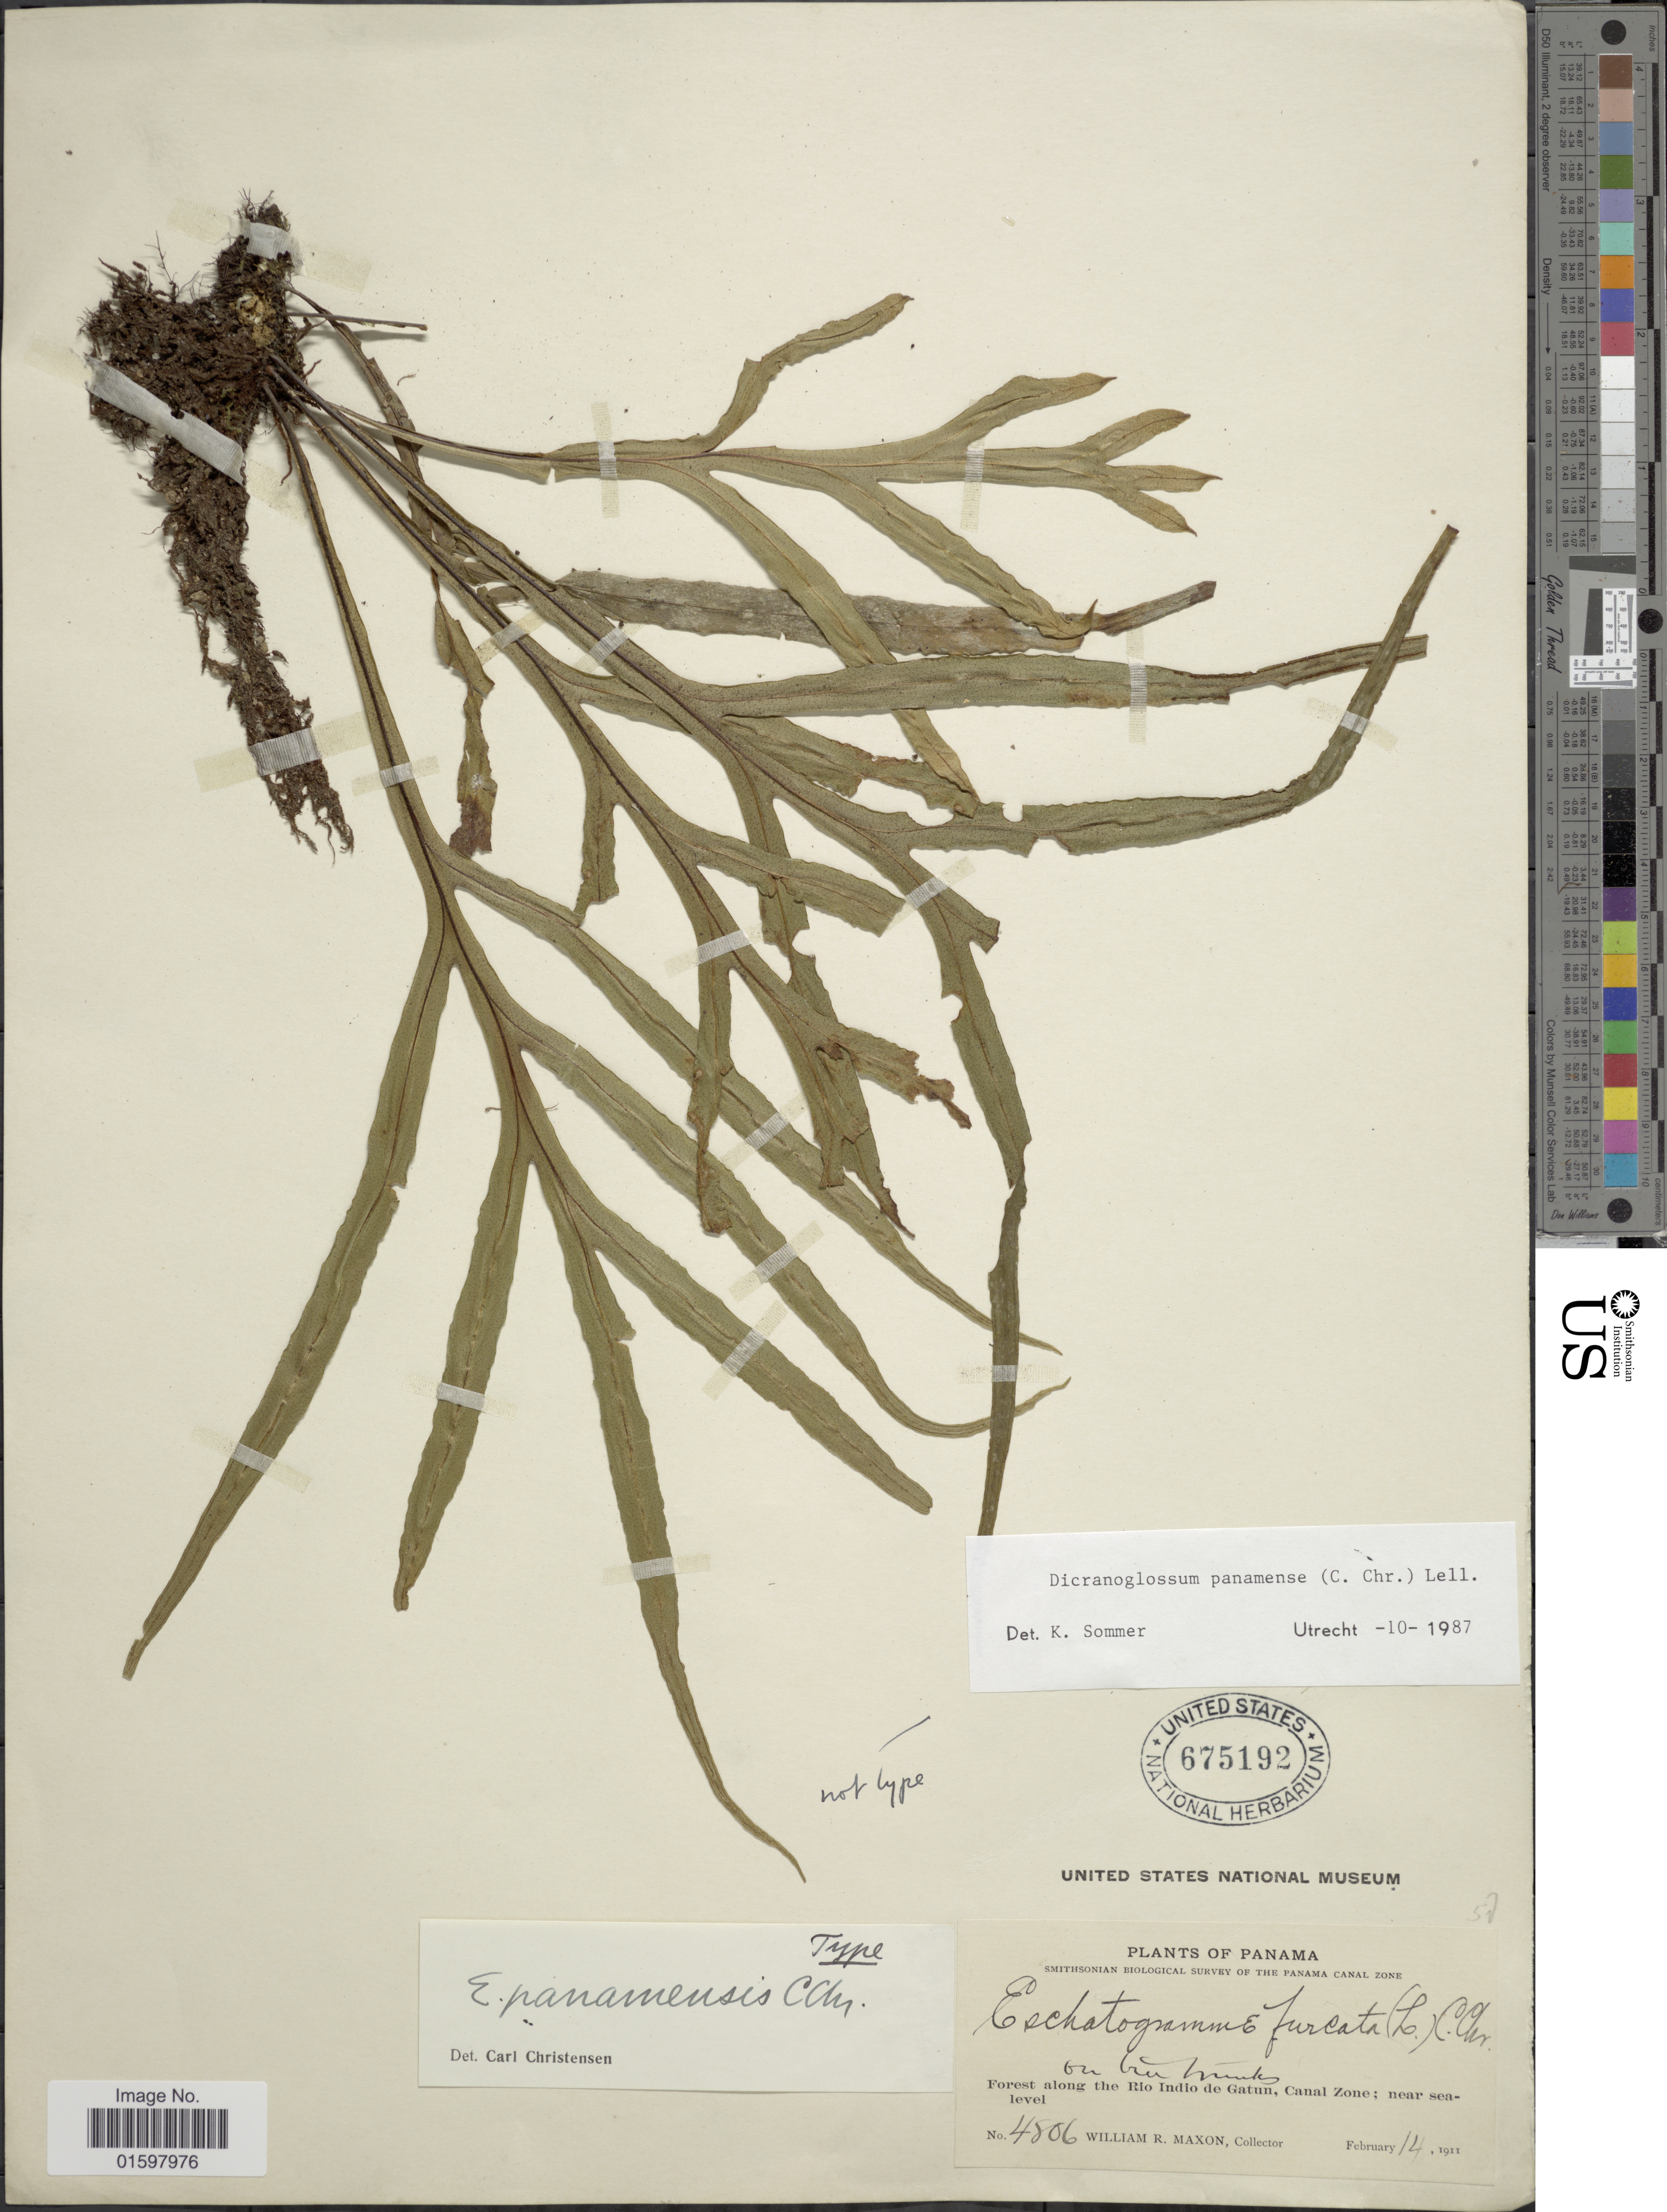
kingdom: Plantae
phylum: Tracheophyta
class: Polypodiopsida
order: Polypodiales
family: Polypodiaceae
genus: Pleopeltis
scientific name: Pleopeltis panamensis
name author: (Weath.) Pic. Serm.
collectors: W. R. Maxon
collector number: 4806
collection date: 1911-02-14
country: Panama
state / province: Colón / Panamá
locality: Forest along the Rio Indio de Gatun, Canal Zone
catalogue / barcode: US 675192